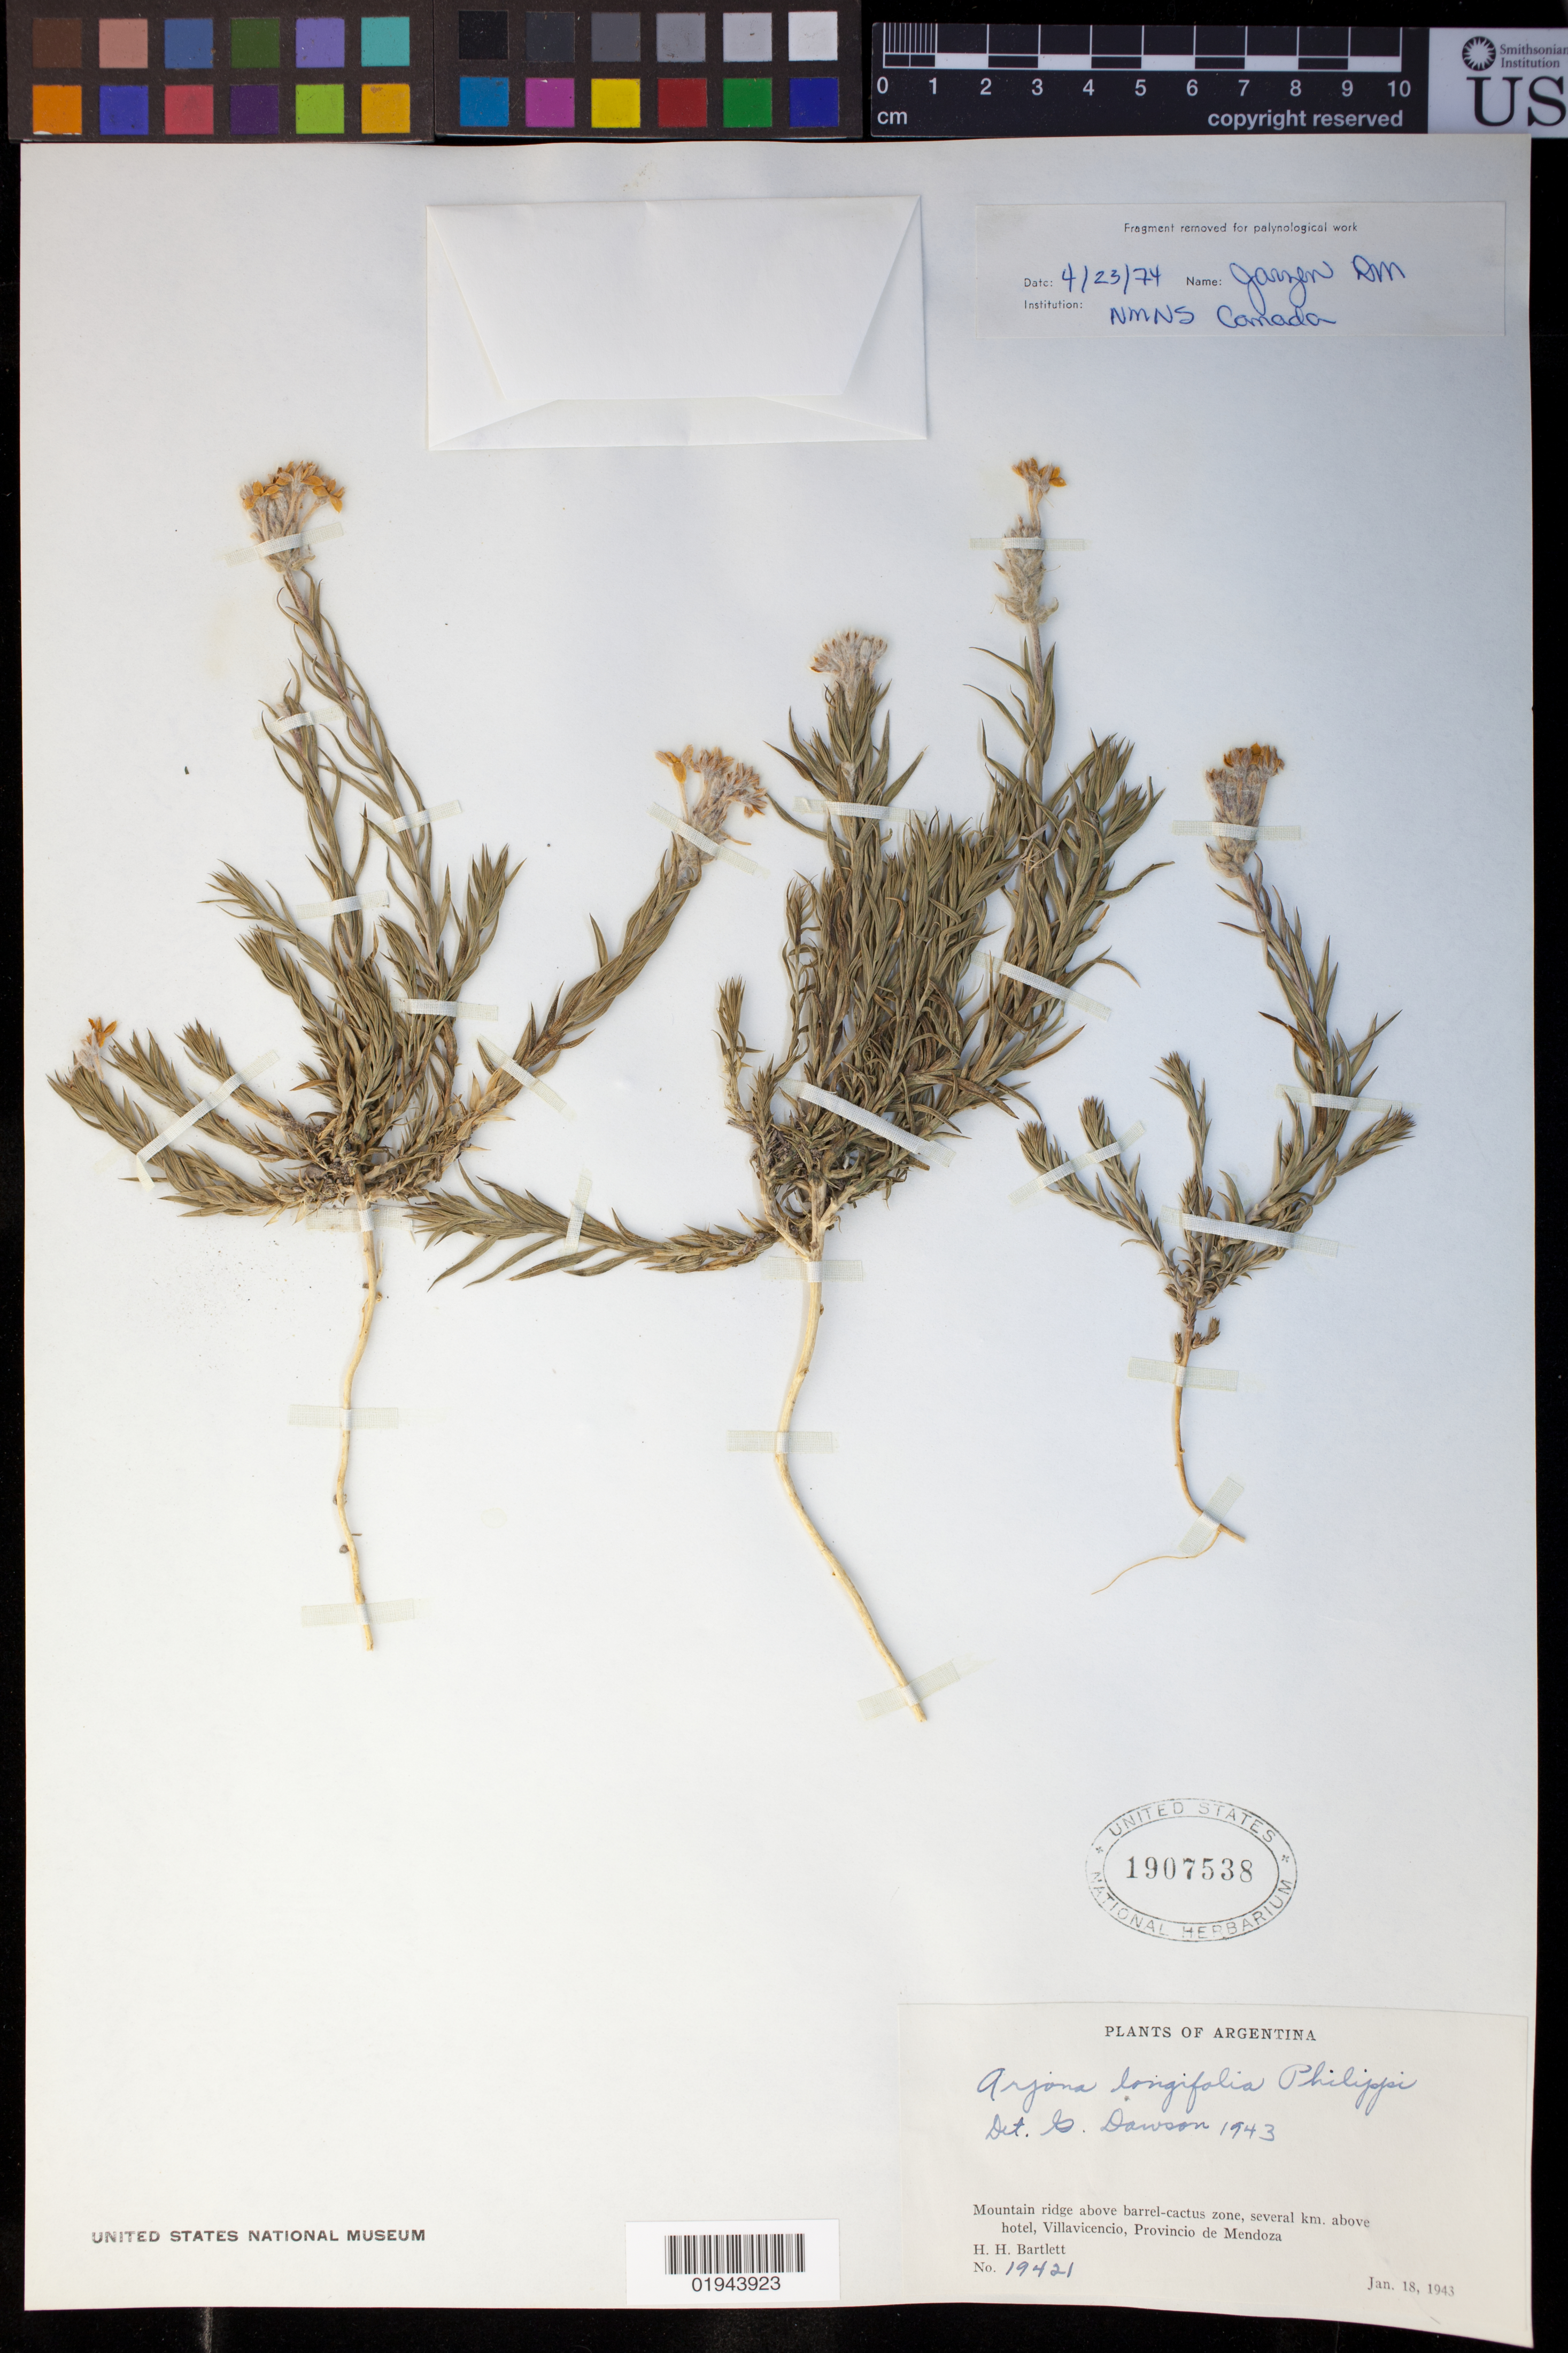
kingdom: Plantae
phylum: Tracheophyta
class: Magnoliopsida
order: Santalales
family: Schoepfiaceae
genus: Arjona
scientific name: Arjona longifolia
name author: Phil.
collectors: H. H. Bartlett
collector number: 19421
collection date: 1943-01-18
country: Argentina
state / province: Mendoza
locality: Mountain ridge above barrel-cactus zone, several km. above hotel, Villavicencio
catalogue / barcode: US 1907538